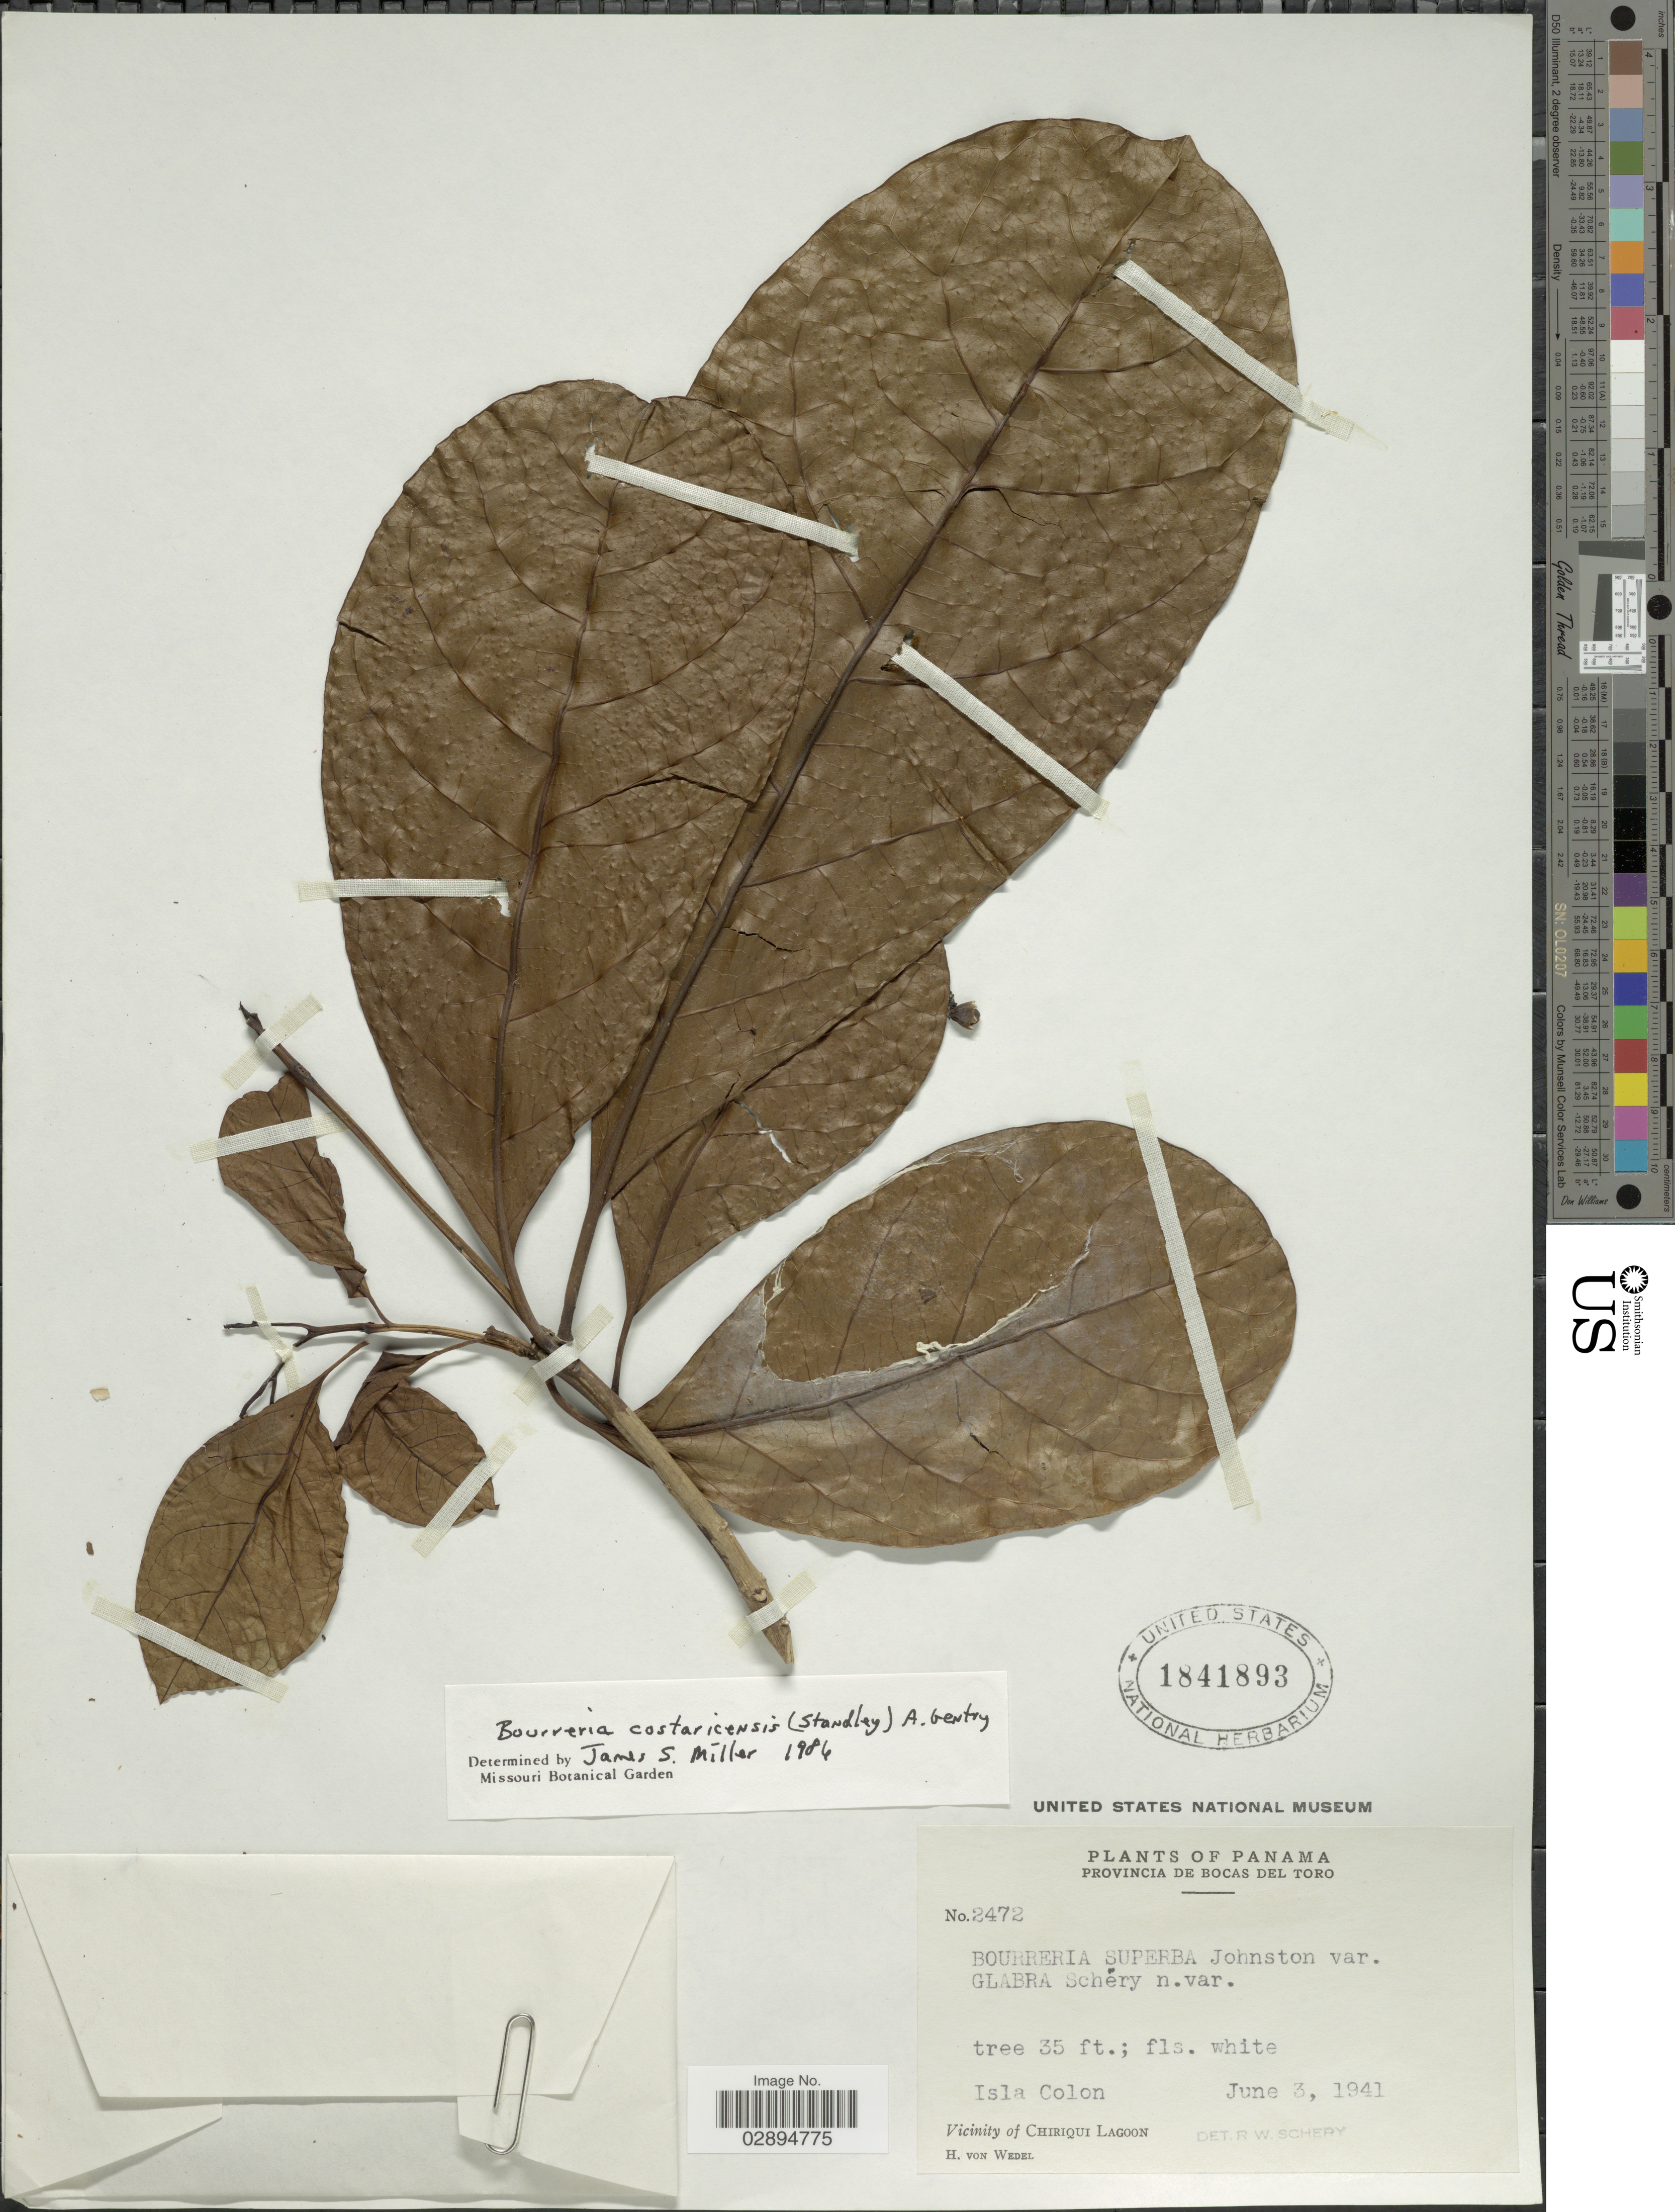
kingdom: Plantae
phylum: Tracheophyta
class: Magnoliopsida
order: Boraginales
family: Ehretiaceae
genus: Bourreria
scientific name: Bourreria costaricensis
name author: (Standl.) A.H. Gentry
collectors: H. von Wedel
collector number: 2472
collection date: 1941-06-03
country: Panama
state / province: Bocas del Toro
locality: Provincia de Bocas del Toro. Isla Colon. Vicinity of Chirique Lagoon.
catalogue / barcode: US 1841893